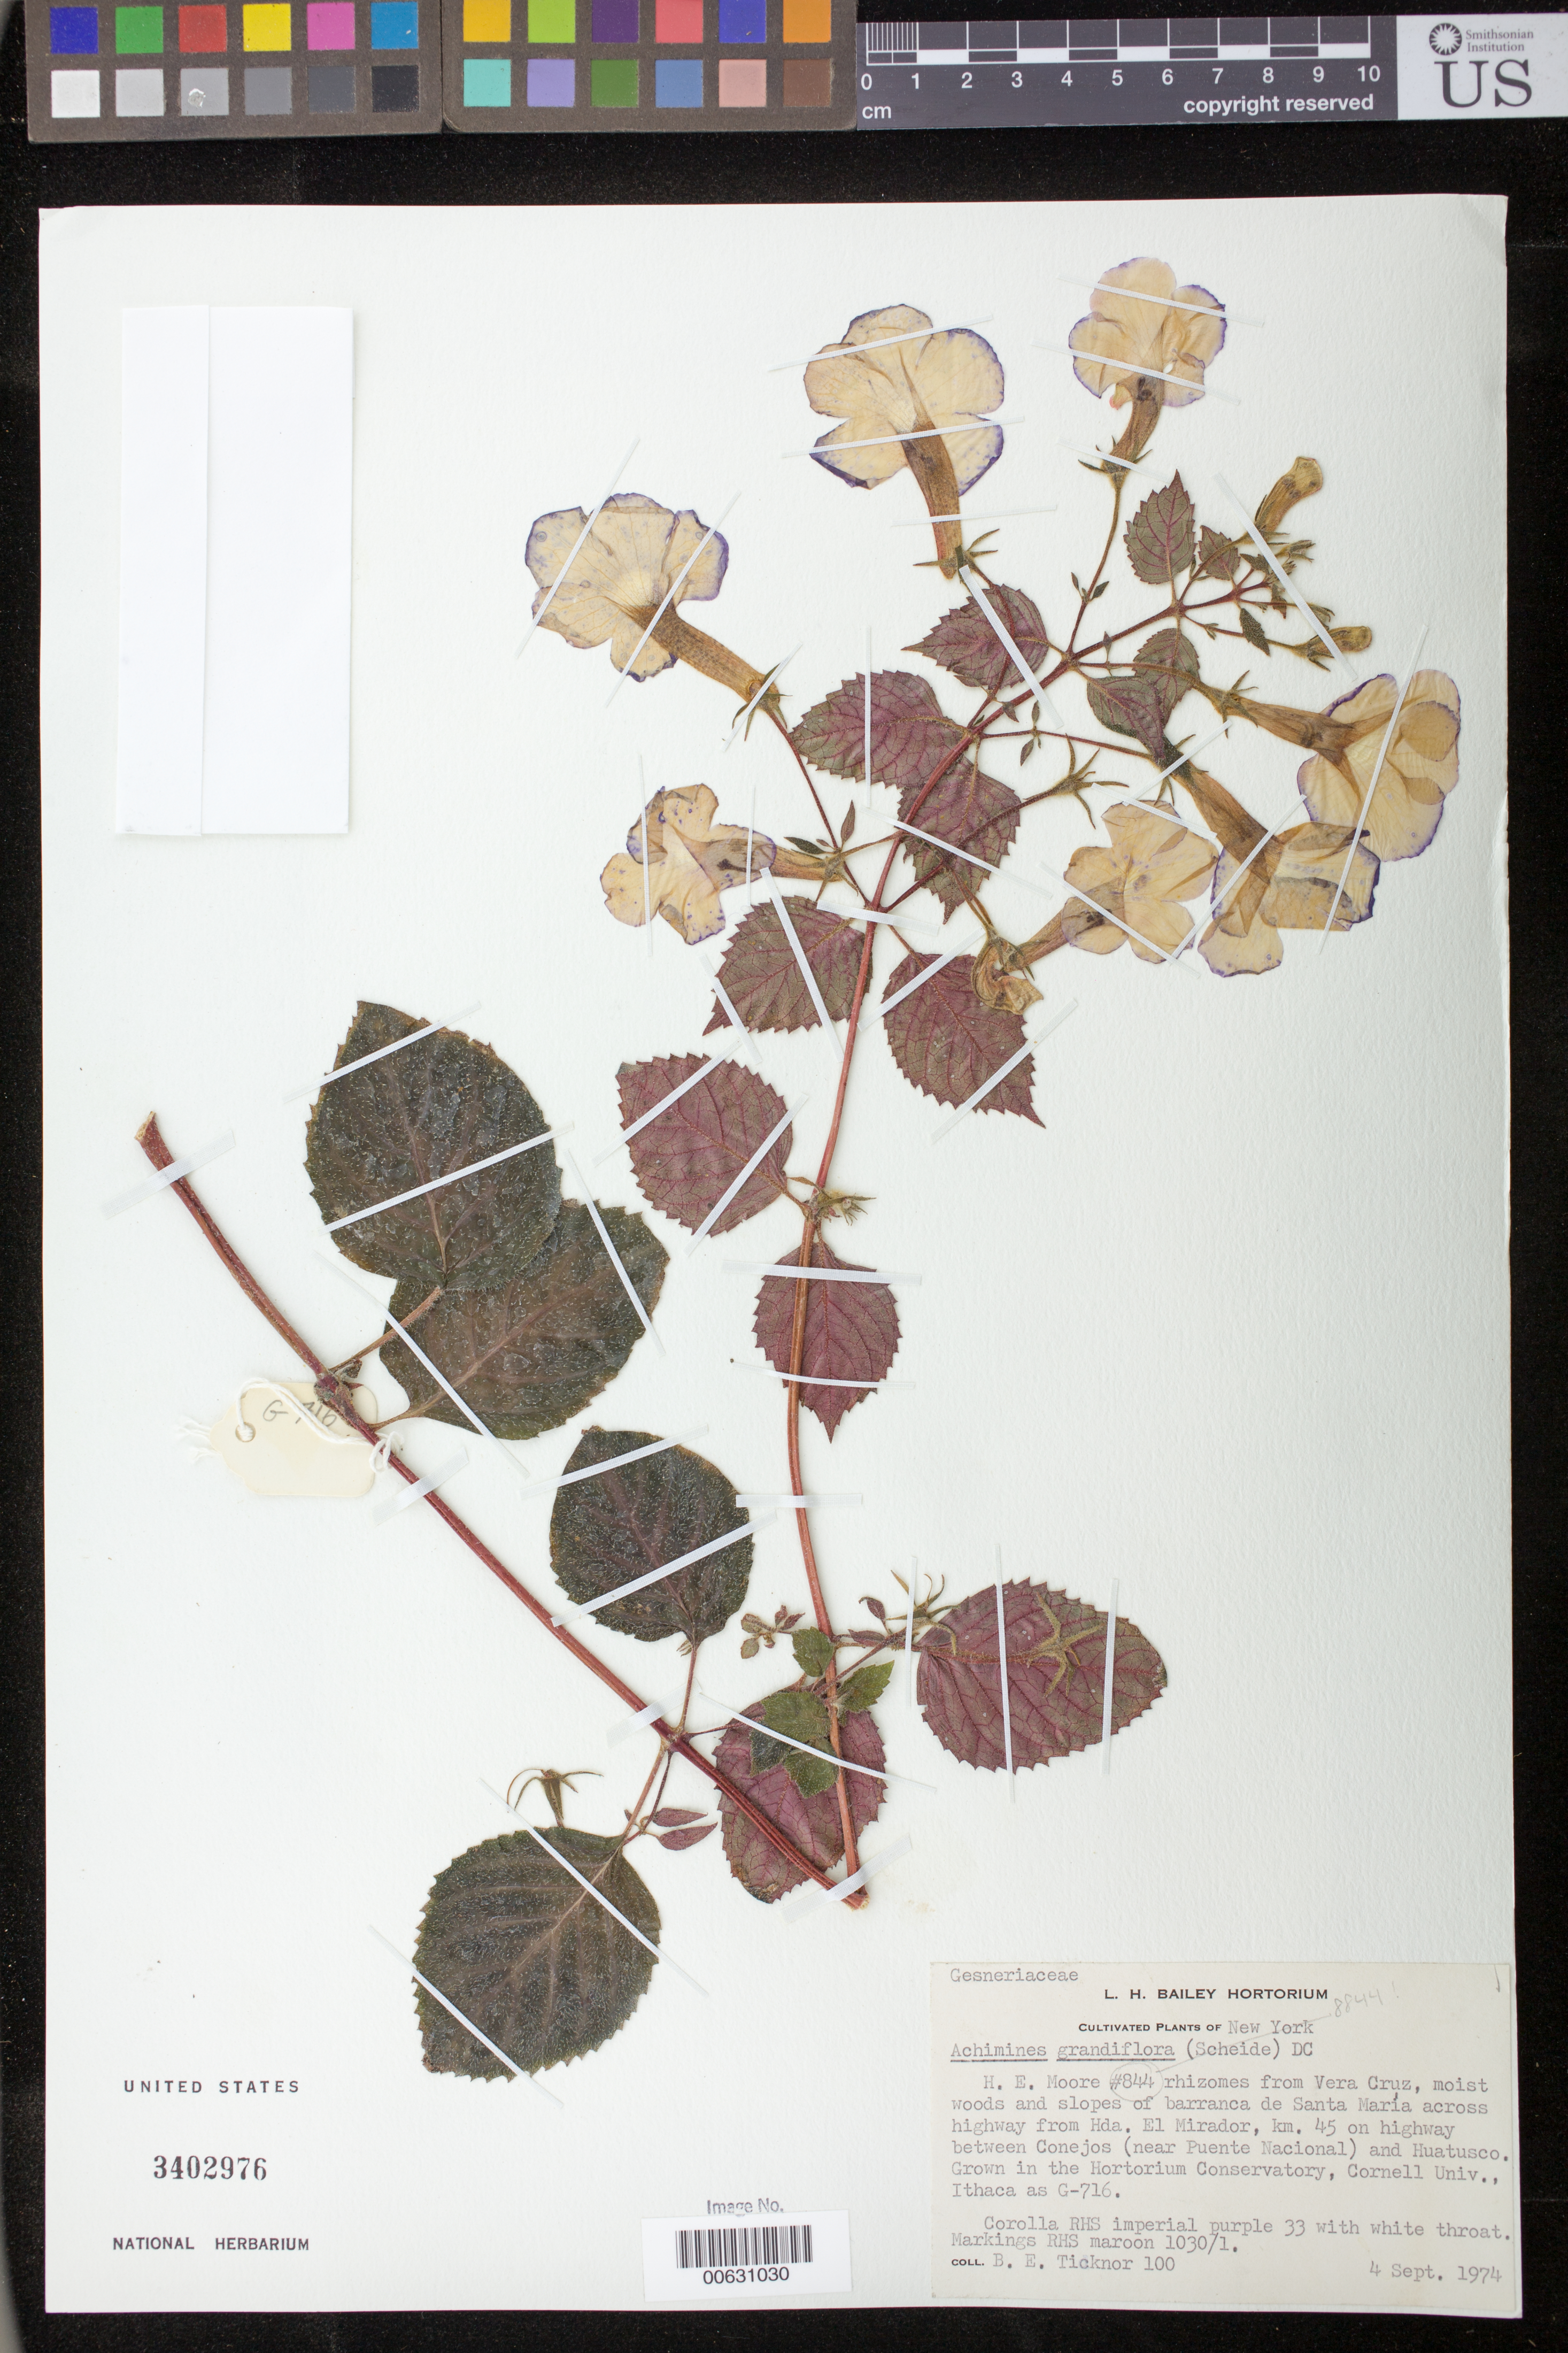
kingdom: Plantae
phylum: Tracheophyta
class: Magnoliopsida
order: Lamiales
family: Gesneriaceae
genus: Achimenes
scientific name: Achimenes grandiflora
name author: (Schiede) DC.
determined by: Skog, Laurence E.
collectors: B. Ticknor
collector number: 100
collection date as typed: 04 Sep 1974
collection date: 1974-09-04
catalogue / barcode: US 3402976